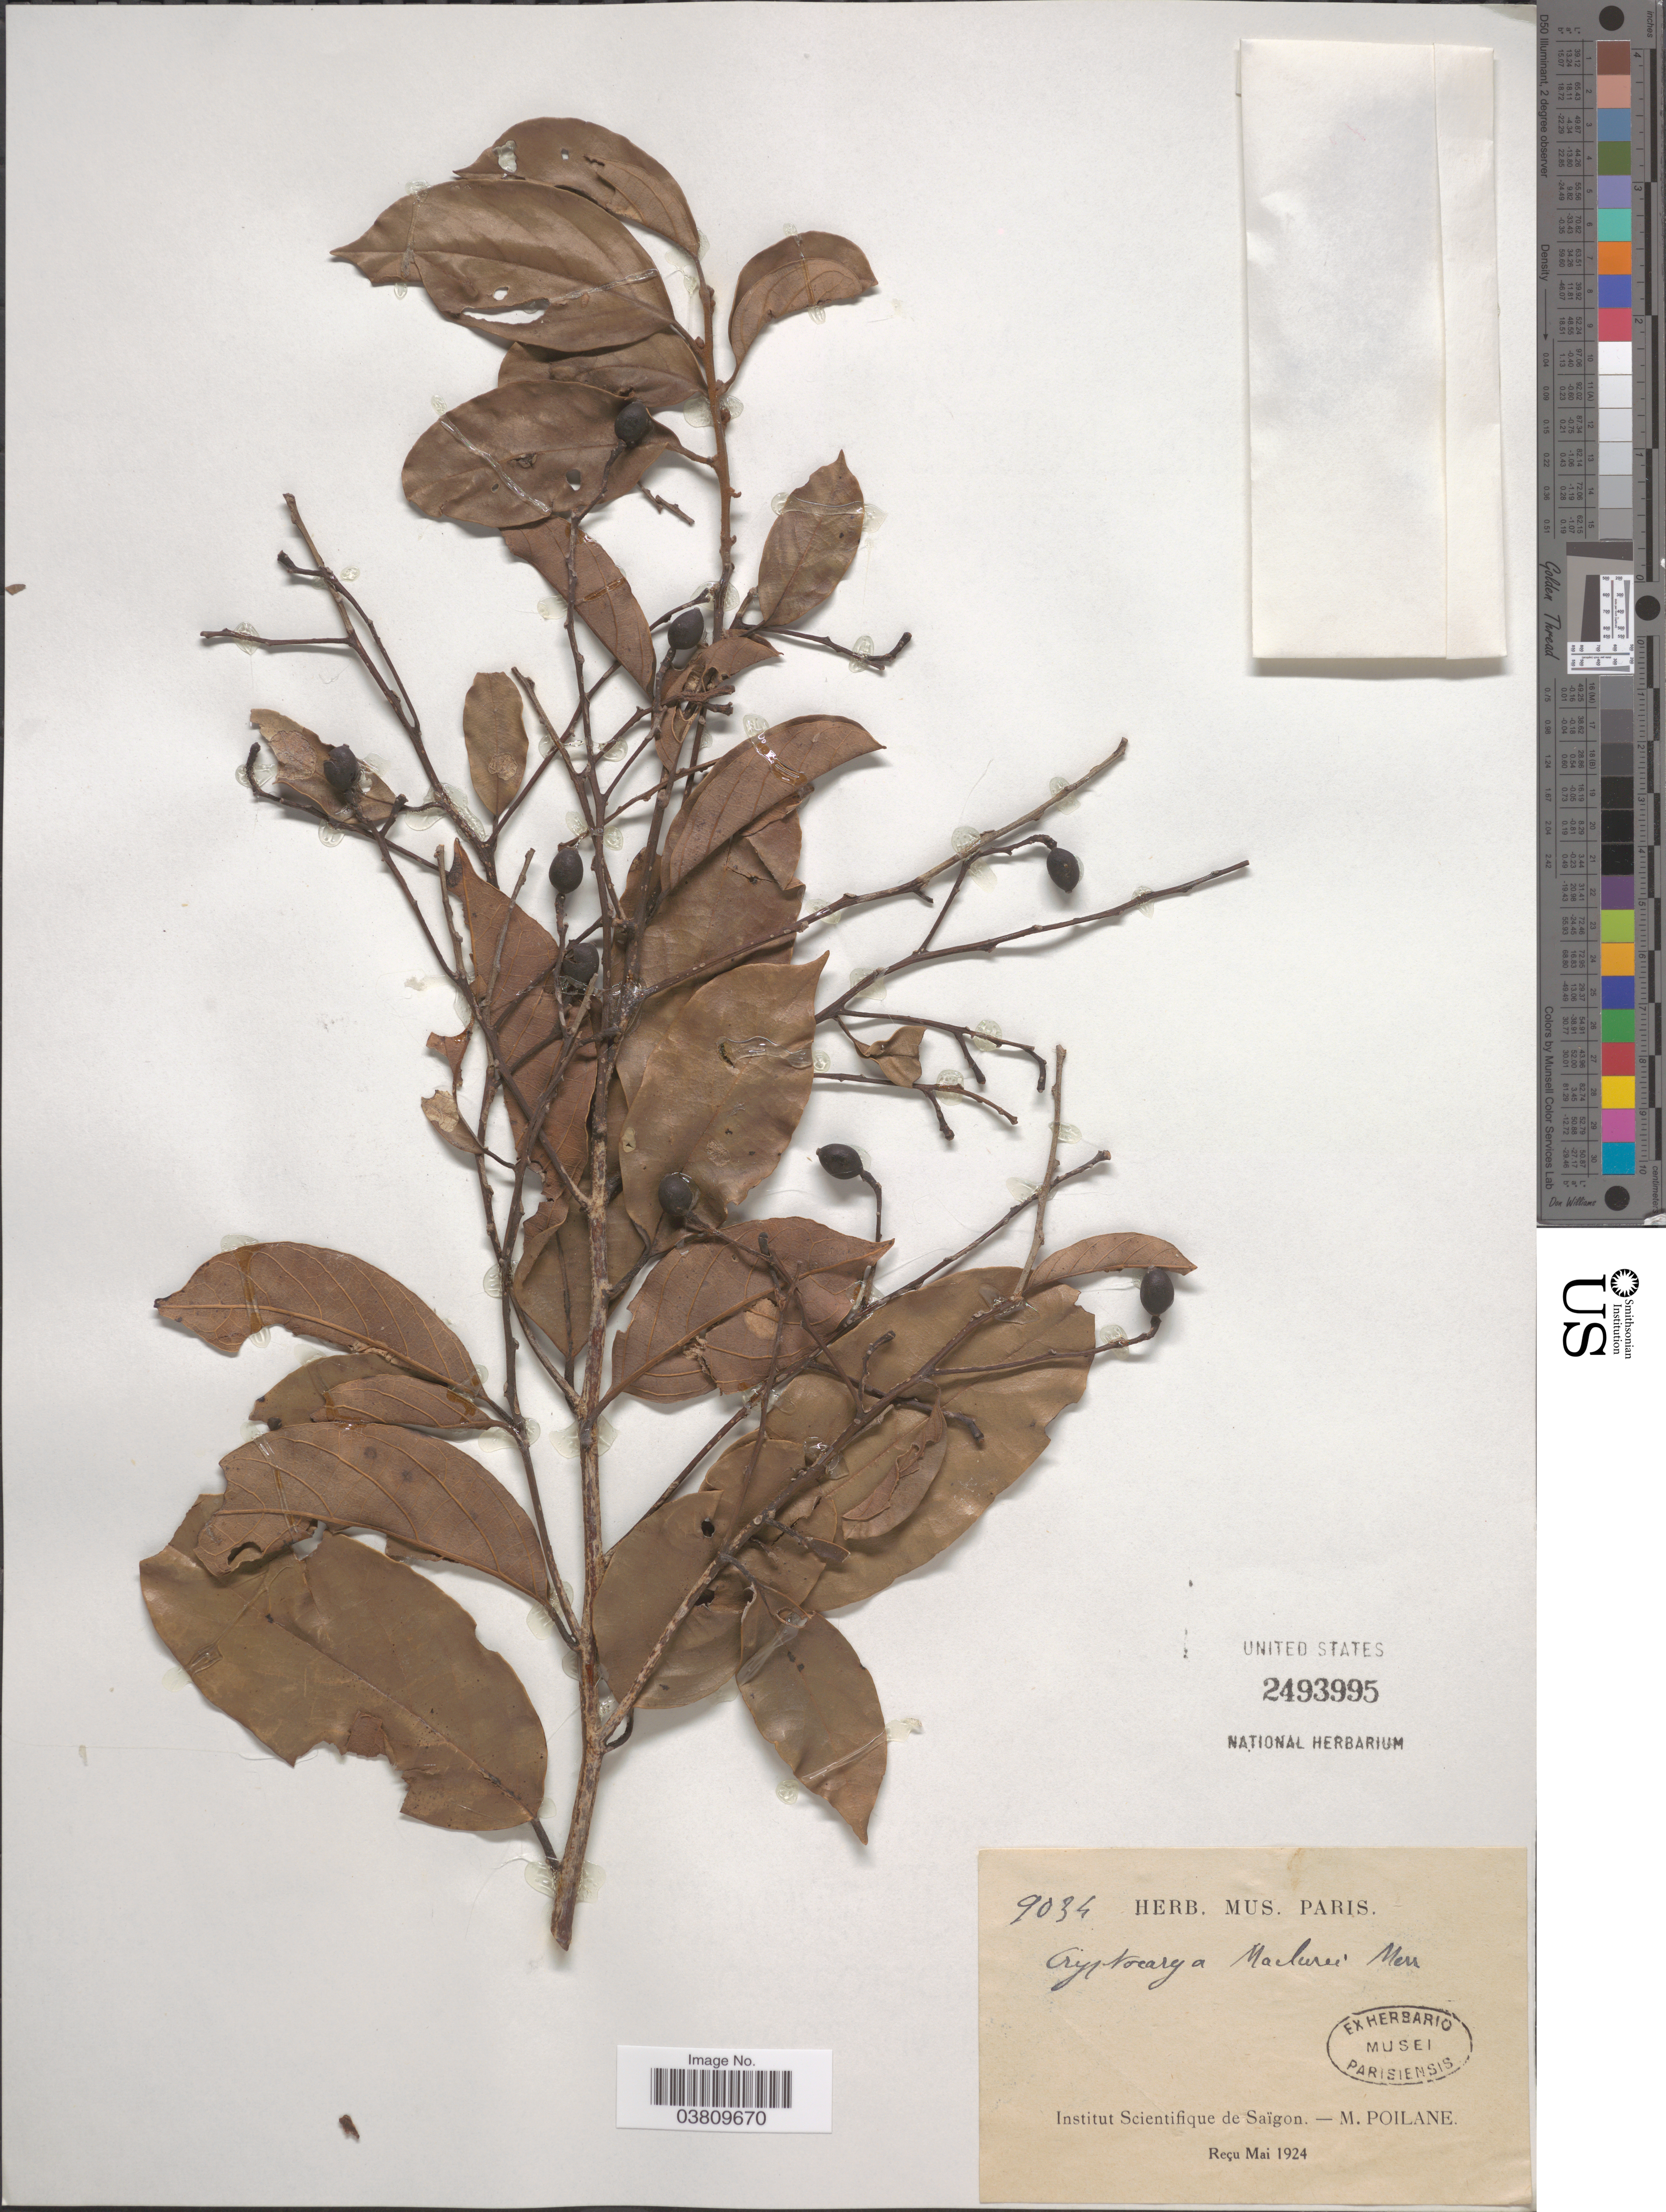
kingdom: Plantae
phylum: Tracheophyta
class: Magnoliopsida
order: Laurales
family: Lauraceae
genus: Cryptocarya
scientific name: Cryptocarya maclurei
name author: Merr.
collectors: M. Poilane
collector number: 9034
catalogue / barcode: US 2493995